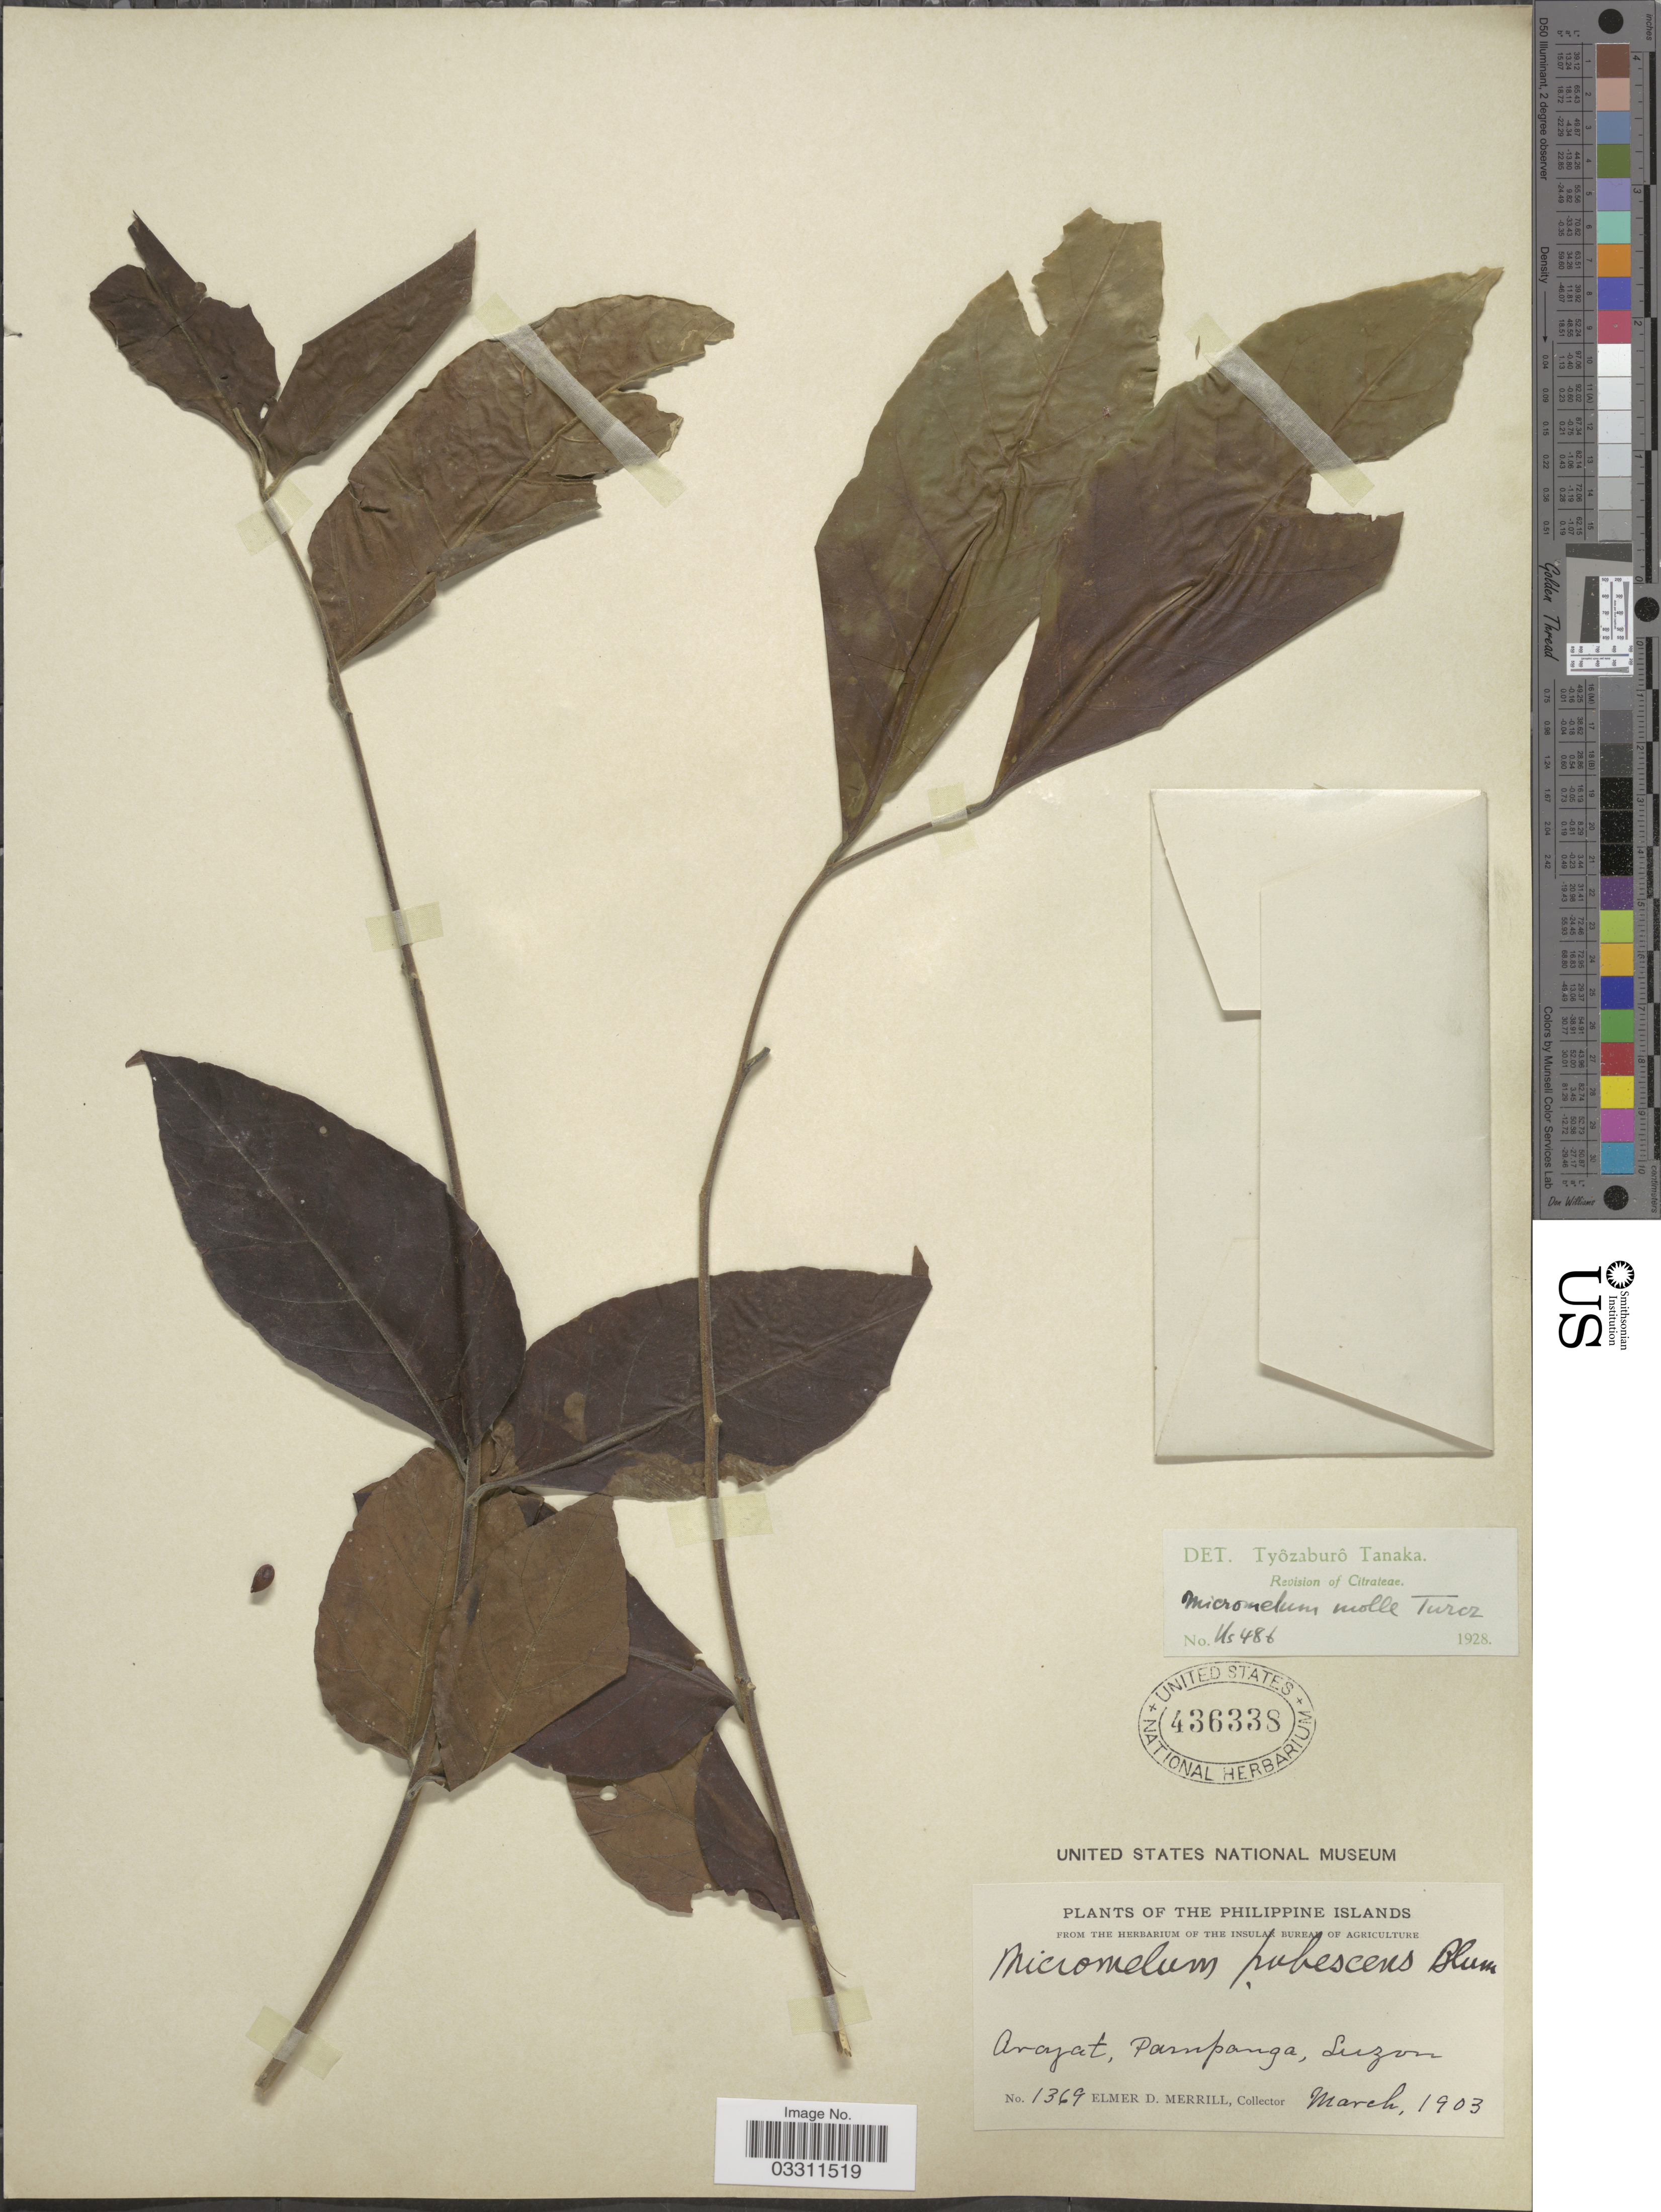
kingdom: Plantae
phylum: Tracheophyta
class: Magnoliopsida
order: Sapindales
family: Rutaceae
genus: Micromelum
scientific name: Micromelum molle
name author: Turcz.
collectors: E. D. Merrill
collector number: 1369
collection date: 1903-03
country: Philippines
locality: Arajat, Pampanga, Luzon.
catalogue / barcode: US 436338